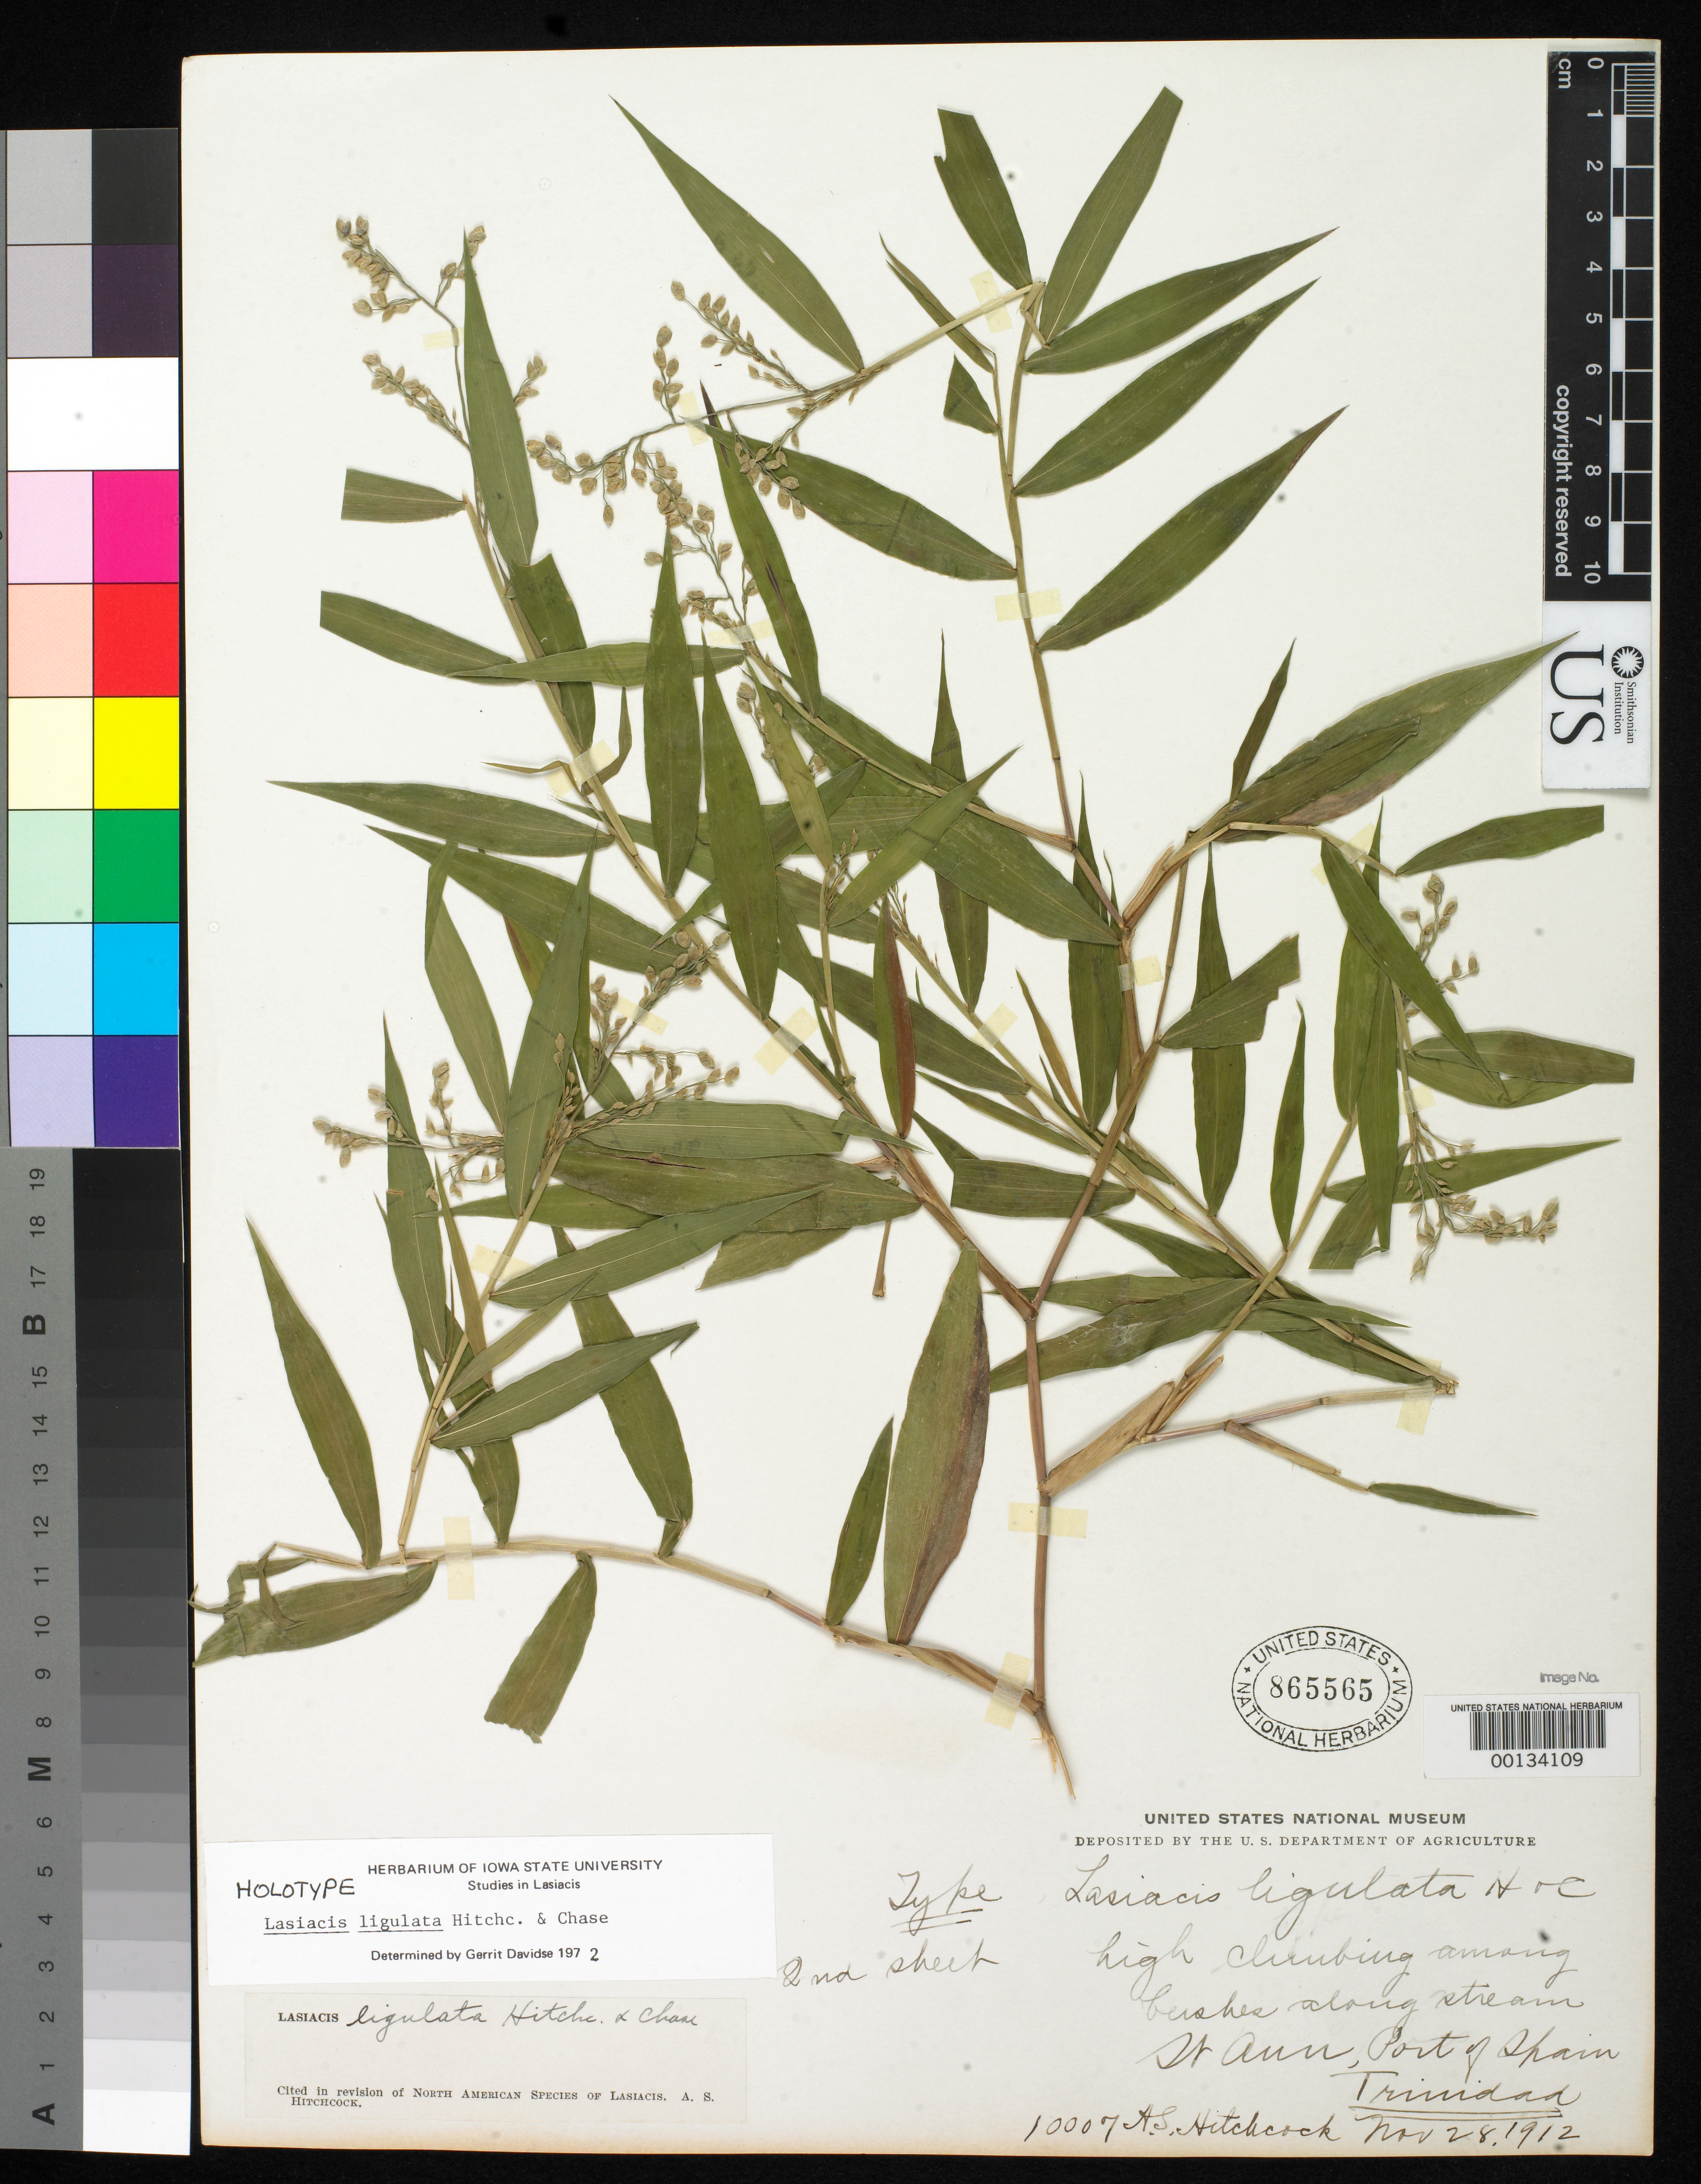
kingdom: Plantae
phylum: Tracheophyta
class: Liliopsida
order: Poales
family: Poaceae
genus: Lasiacis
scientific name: Lasiacis ligulata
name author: Hitchc. & Chase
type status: Holotype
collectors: A. S. Hitchcock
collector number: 10007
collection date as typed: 28 Nov 1912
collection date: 1912-11-28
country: Trinidad and Tobago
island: Trinidad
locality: St. Anns, near Port of Spain.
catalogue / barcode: US 865565